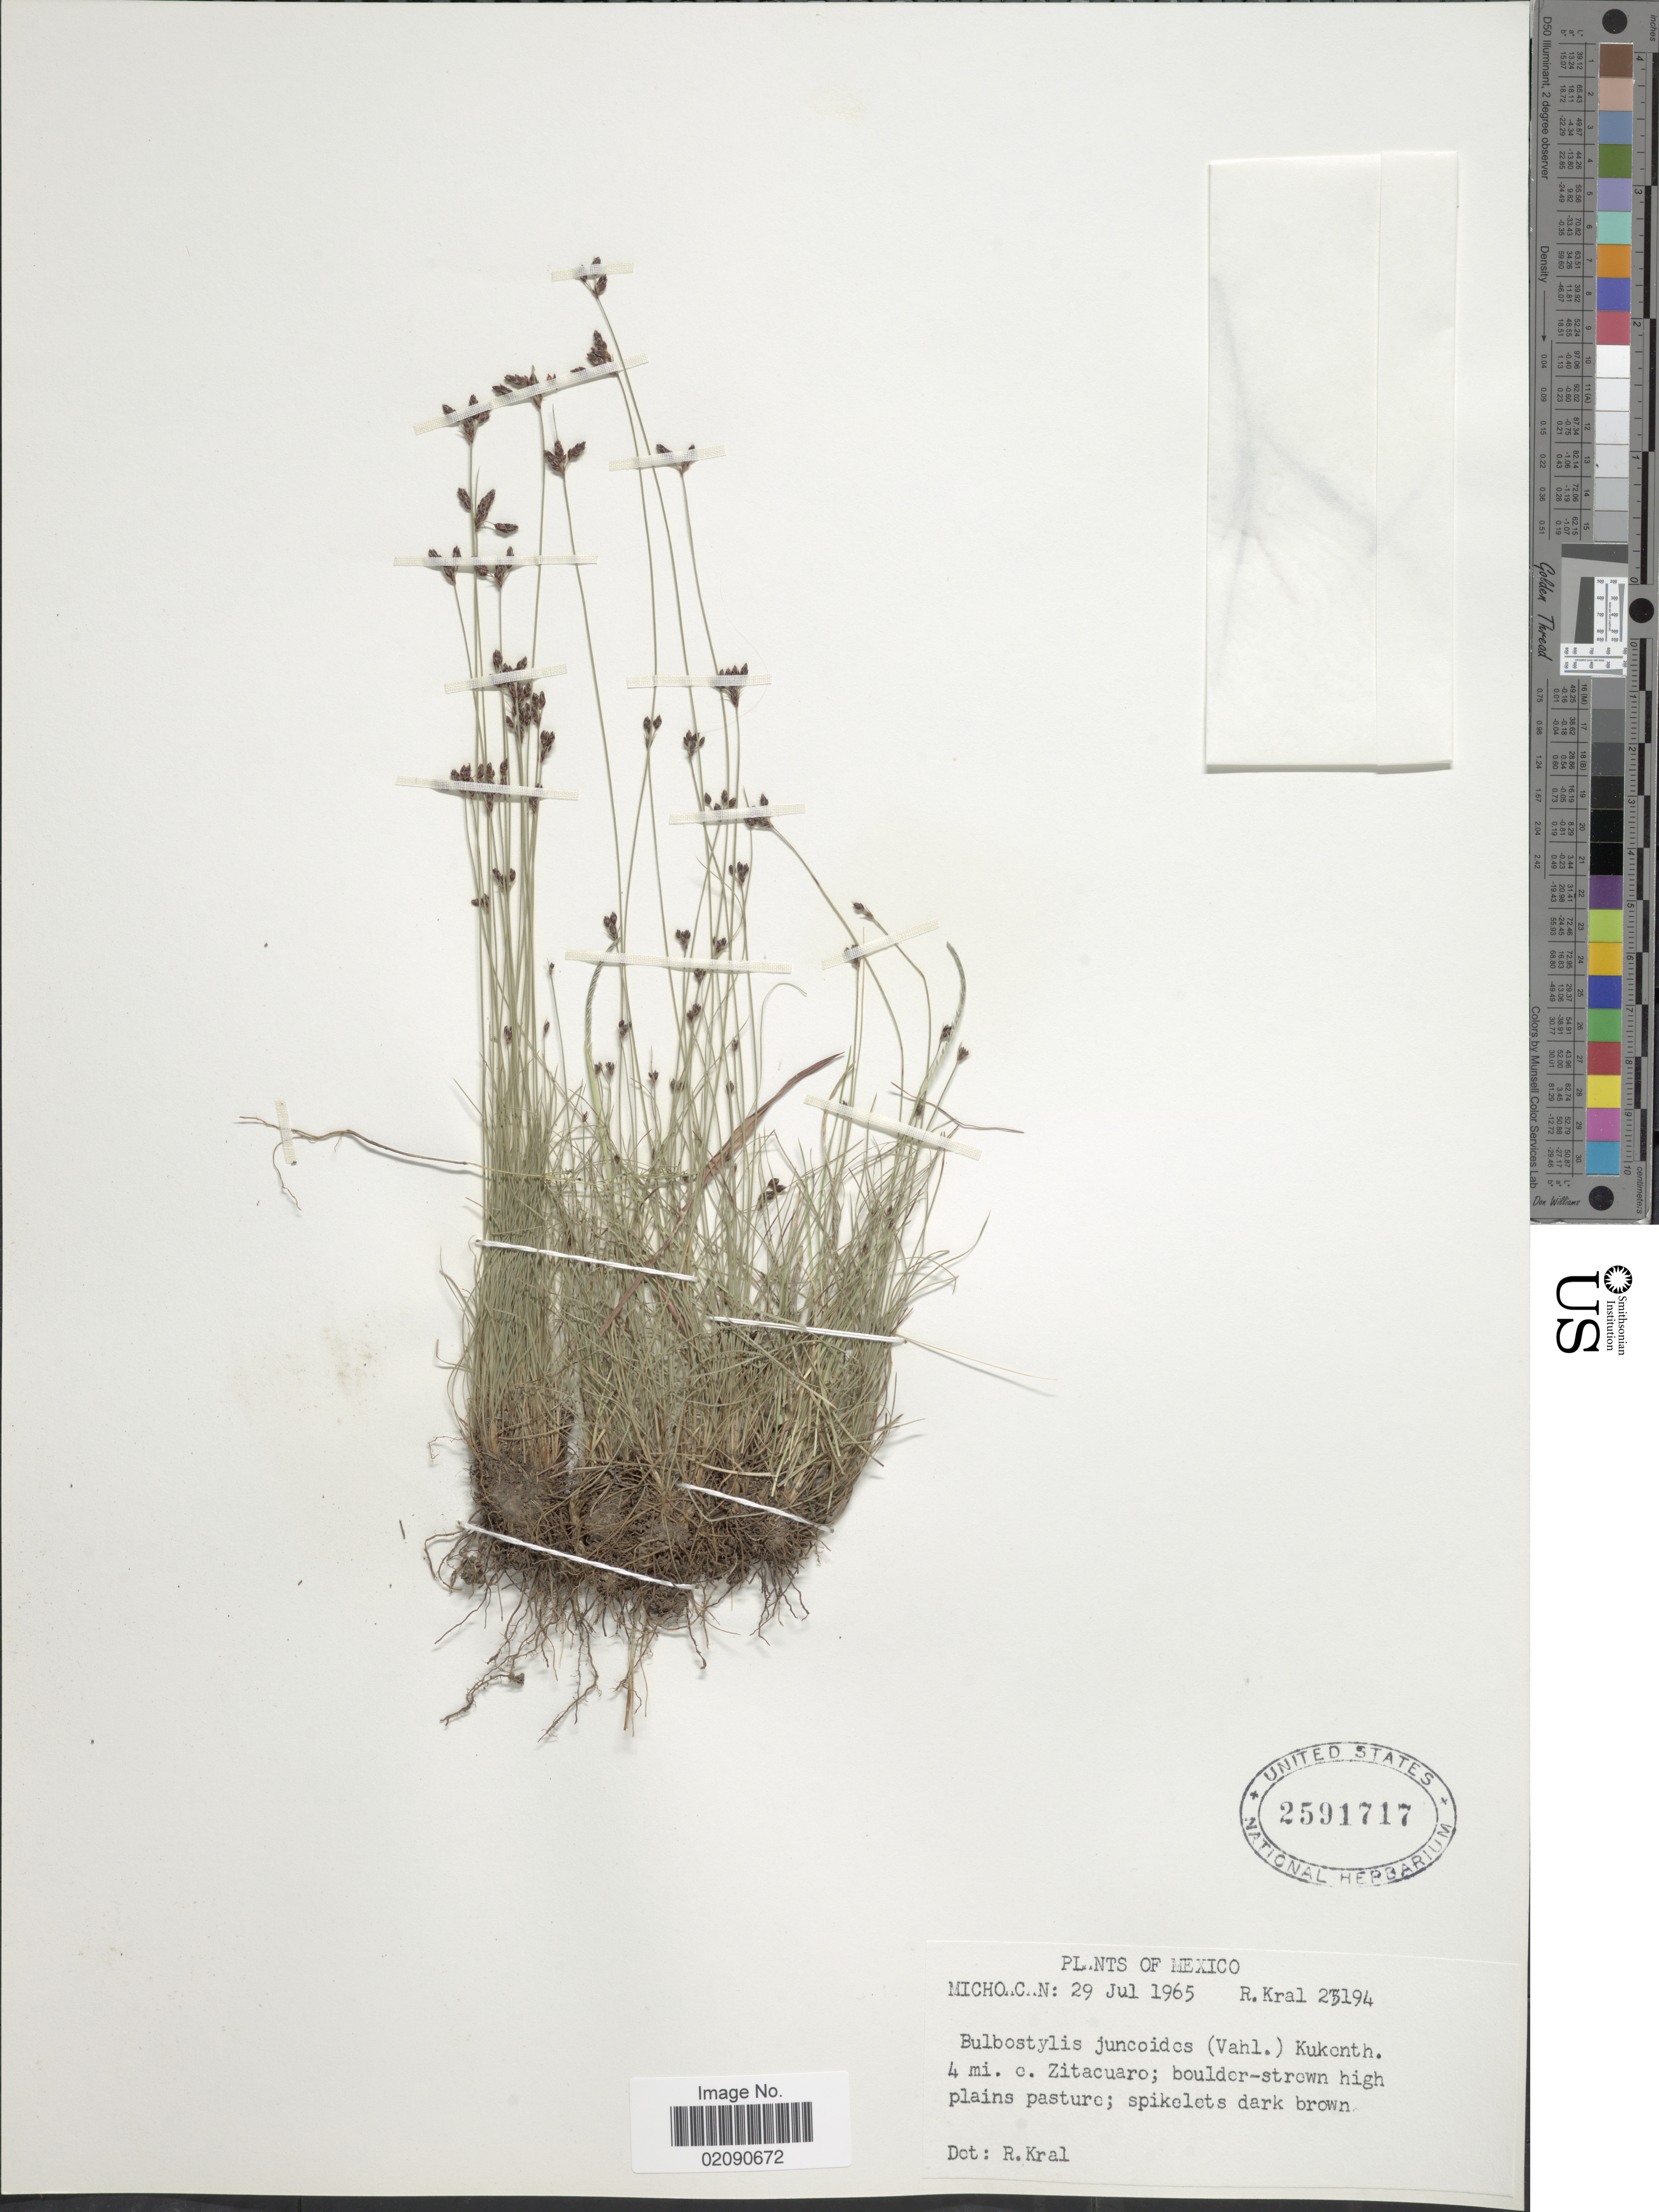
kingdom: Plantae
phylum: Tracheophyta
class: Liliopsida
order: Poales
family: Cyperaceae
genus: Bulbostylis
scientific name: Bulbostylis juncoides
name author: (Vahl) Kük. ex Herter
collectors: R. Kral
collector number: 25194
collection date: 1965-07-29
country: Mexico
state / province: Michoacán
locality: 4 mi. c. Zitacuaro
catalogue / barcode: US 2591717